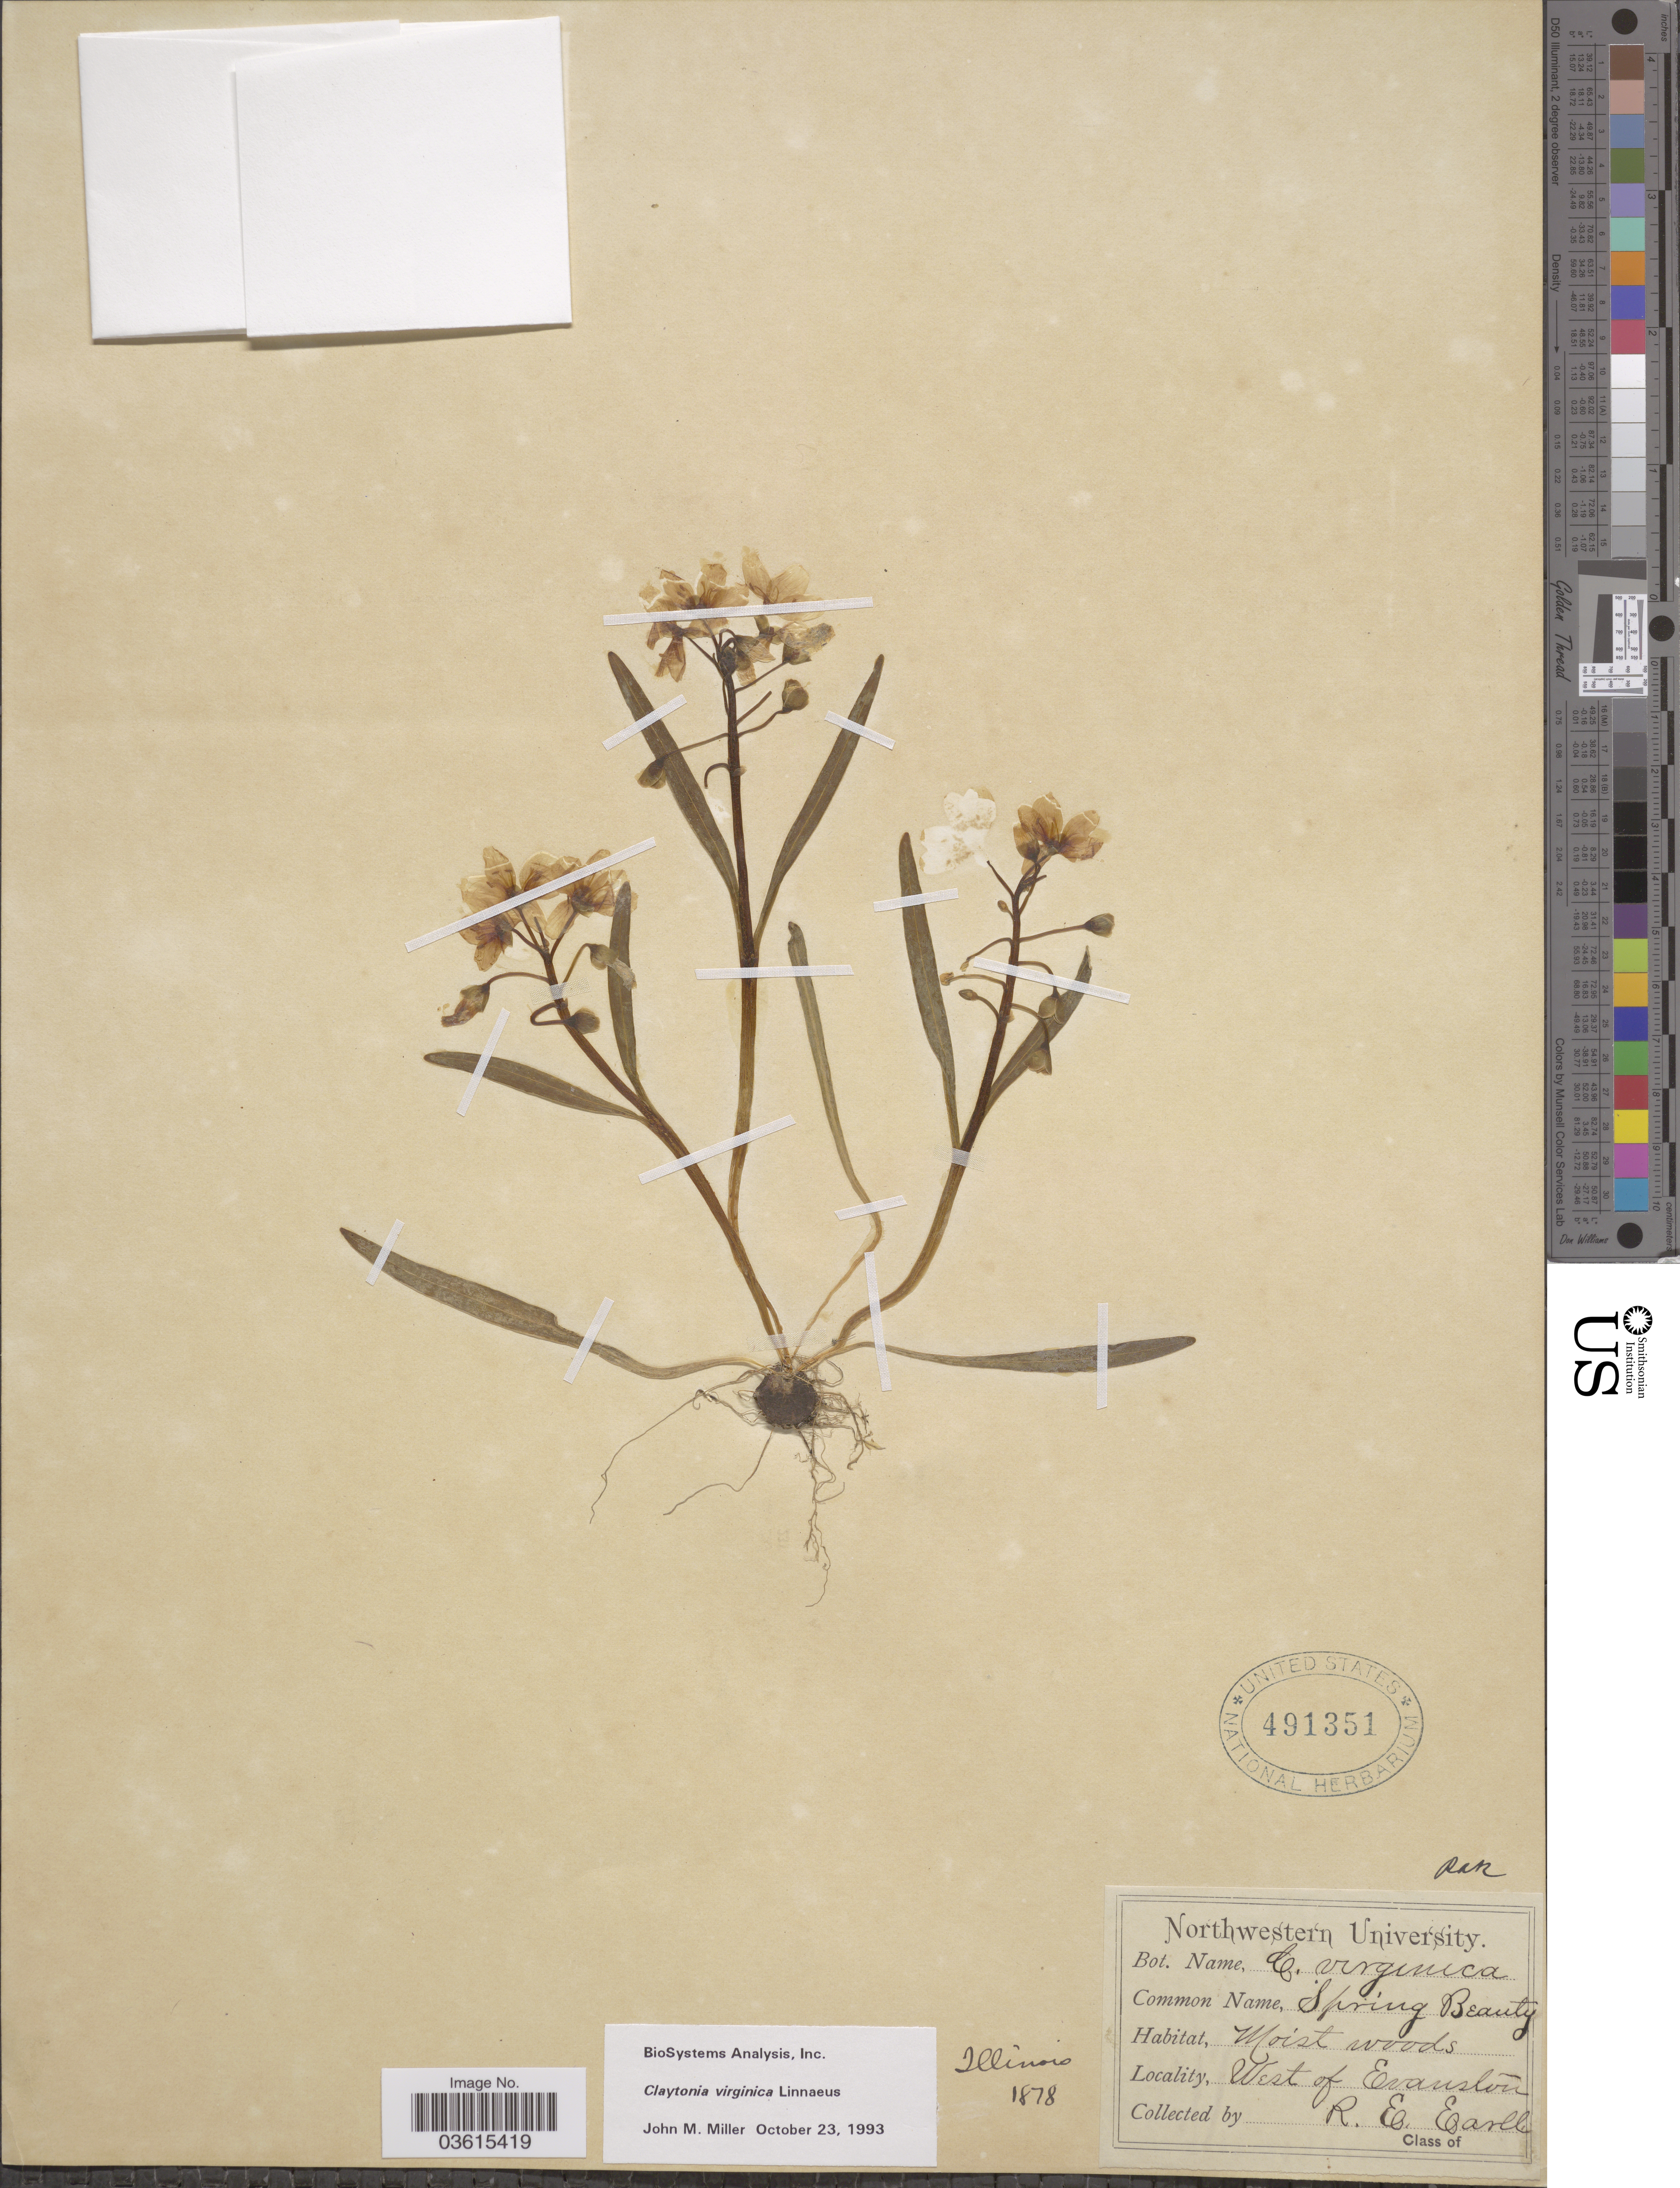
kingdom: Plantae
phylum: Tracheophyta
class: Magnoliopsida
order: Caryophyllales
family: Montiaceae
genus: Claytonia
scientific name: Claytonia virginica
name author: L.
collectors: R. Earll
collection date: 1878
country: United States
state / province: Illinois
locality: West of Evanston.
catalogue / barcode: US 491351